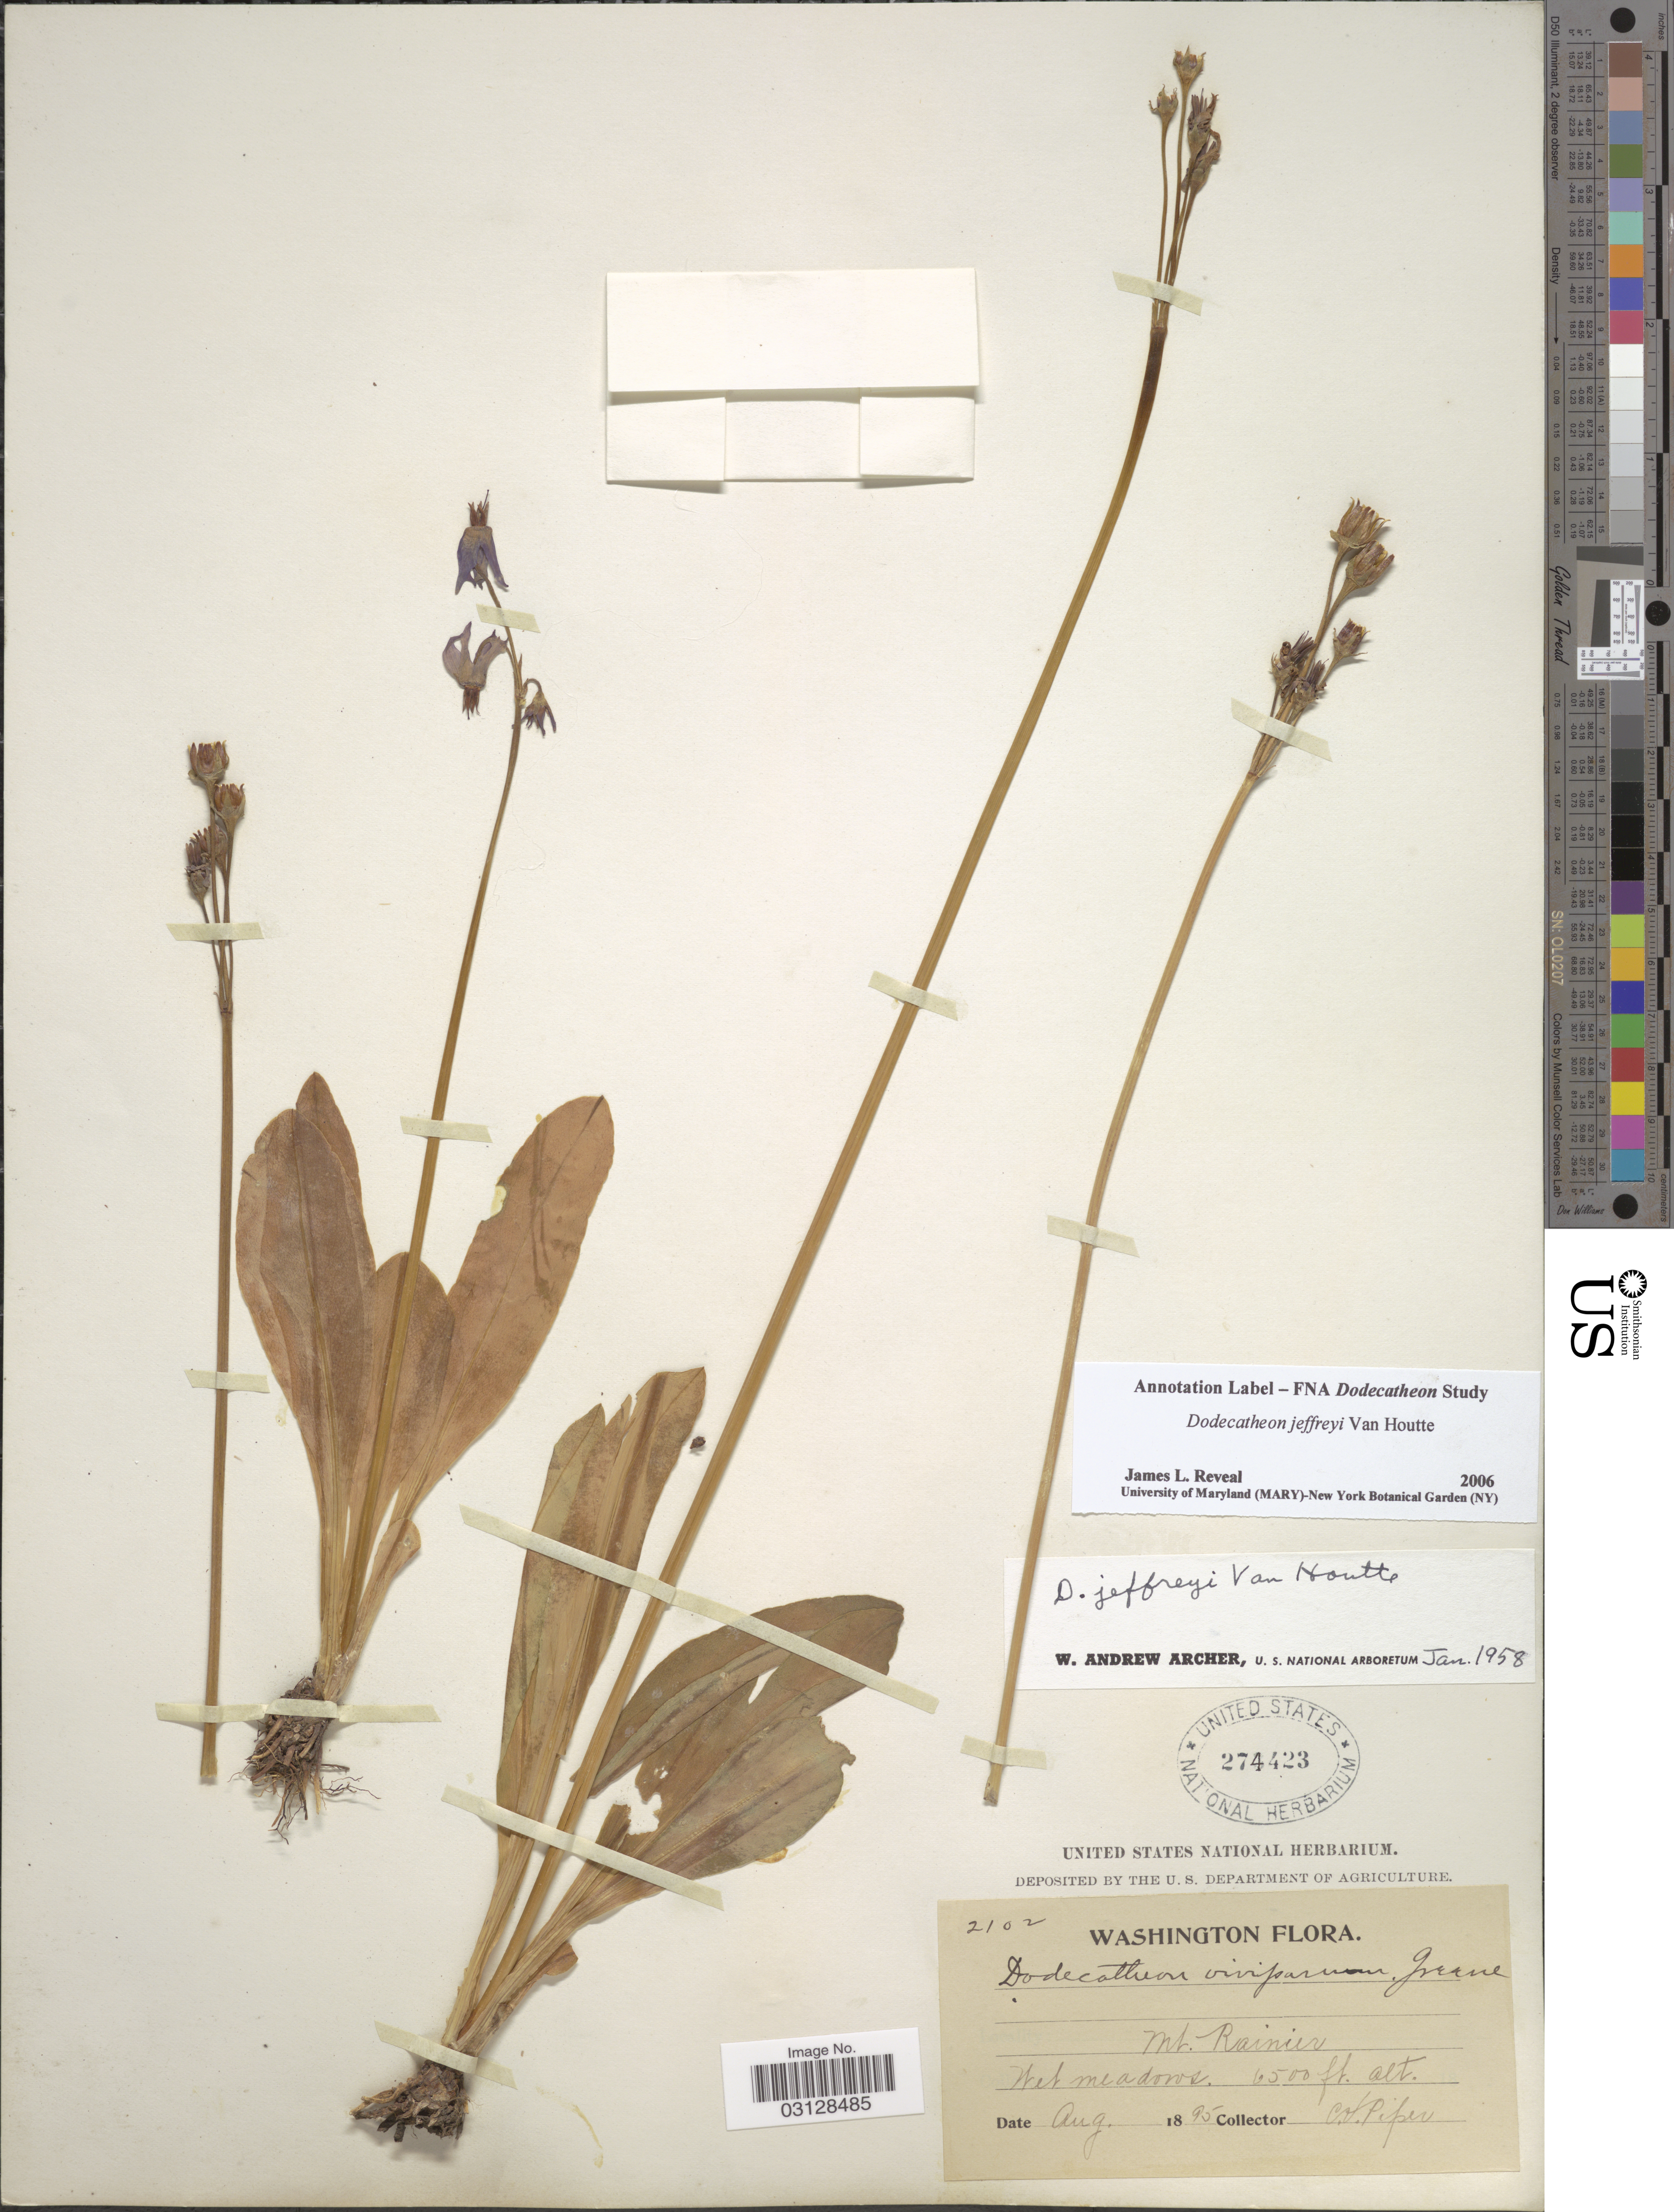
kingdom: Plantae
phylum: Tracheophyta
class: Magnoliopsida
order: Ericales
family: Primulaceae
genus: Dodecatheon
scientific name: Dodecatheon jeffreyi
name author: Van Houtte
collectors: C. V. Piper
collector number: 2102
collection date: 1895-08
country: United States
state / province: Washington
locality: Mt. Rainier.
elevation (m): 1981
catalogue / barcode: US 274423